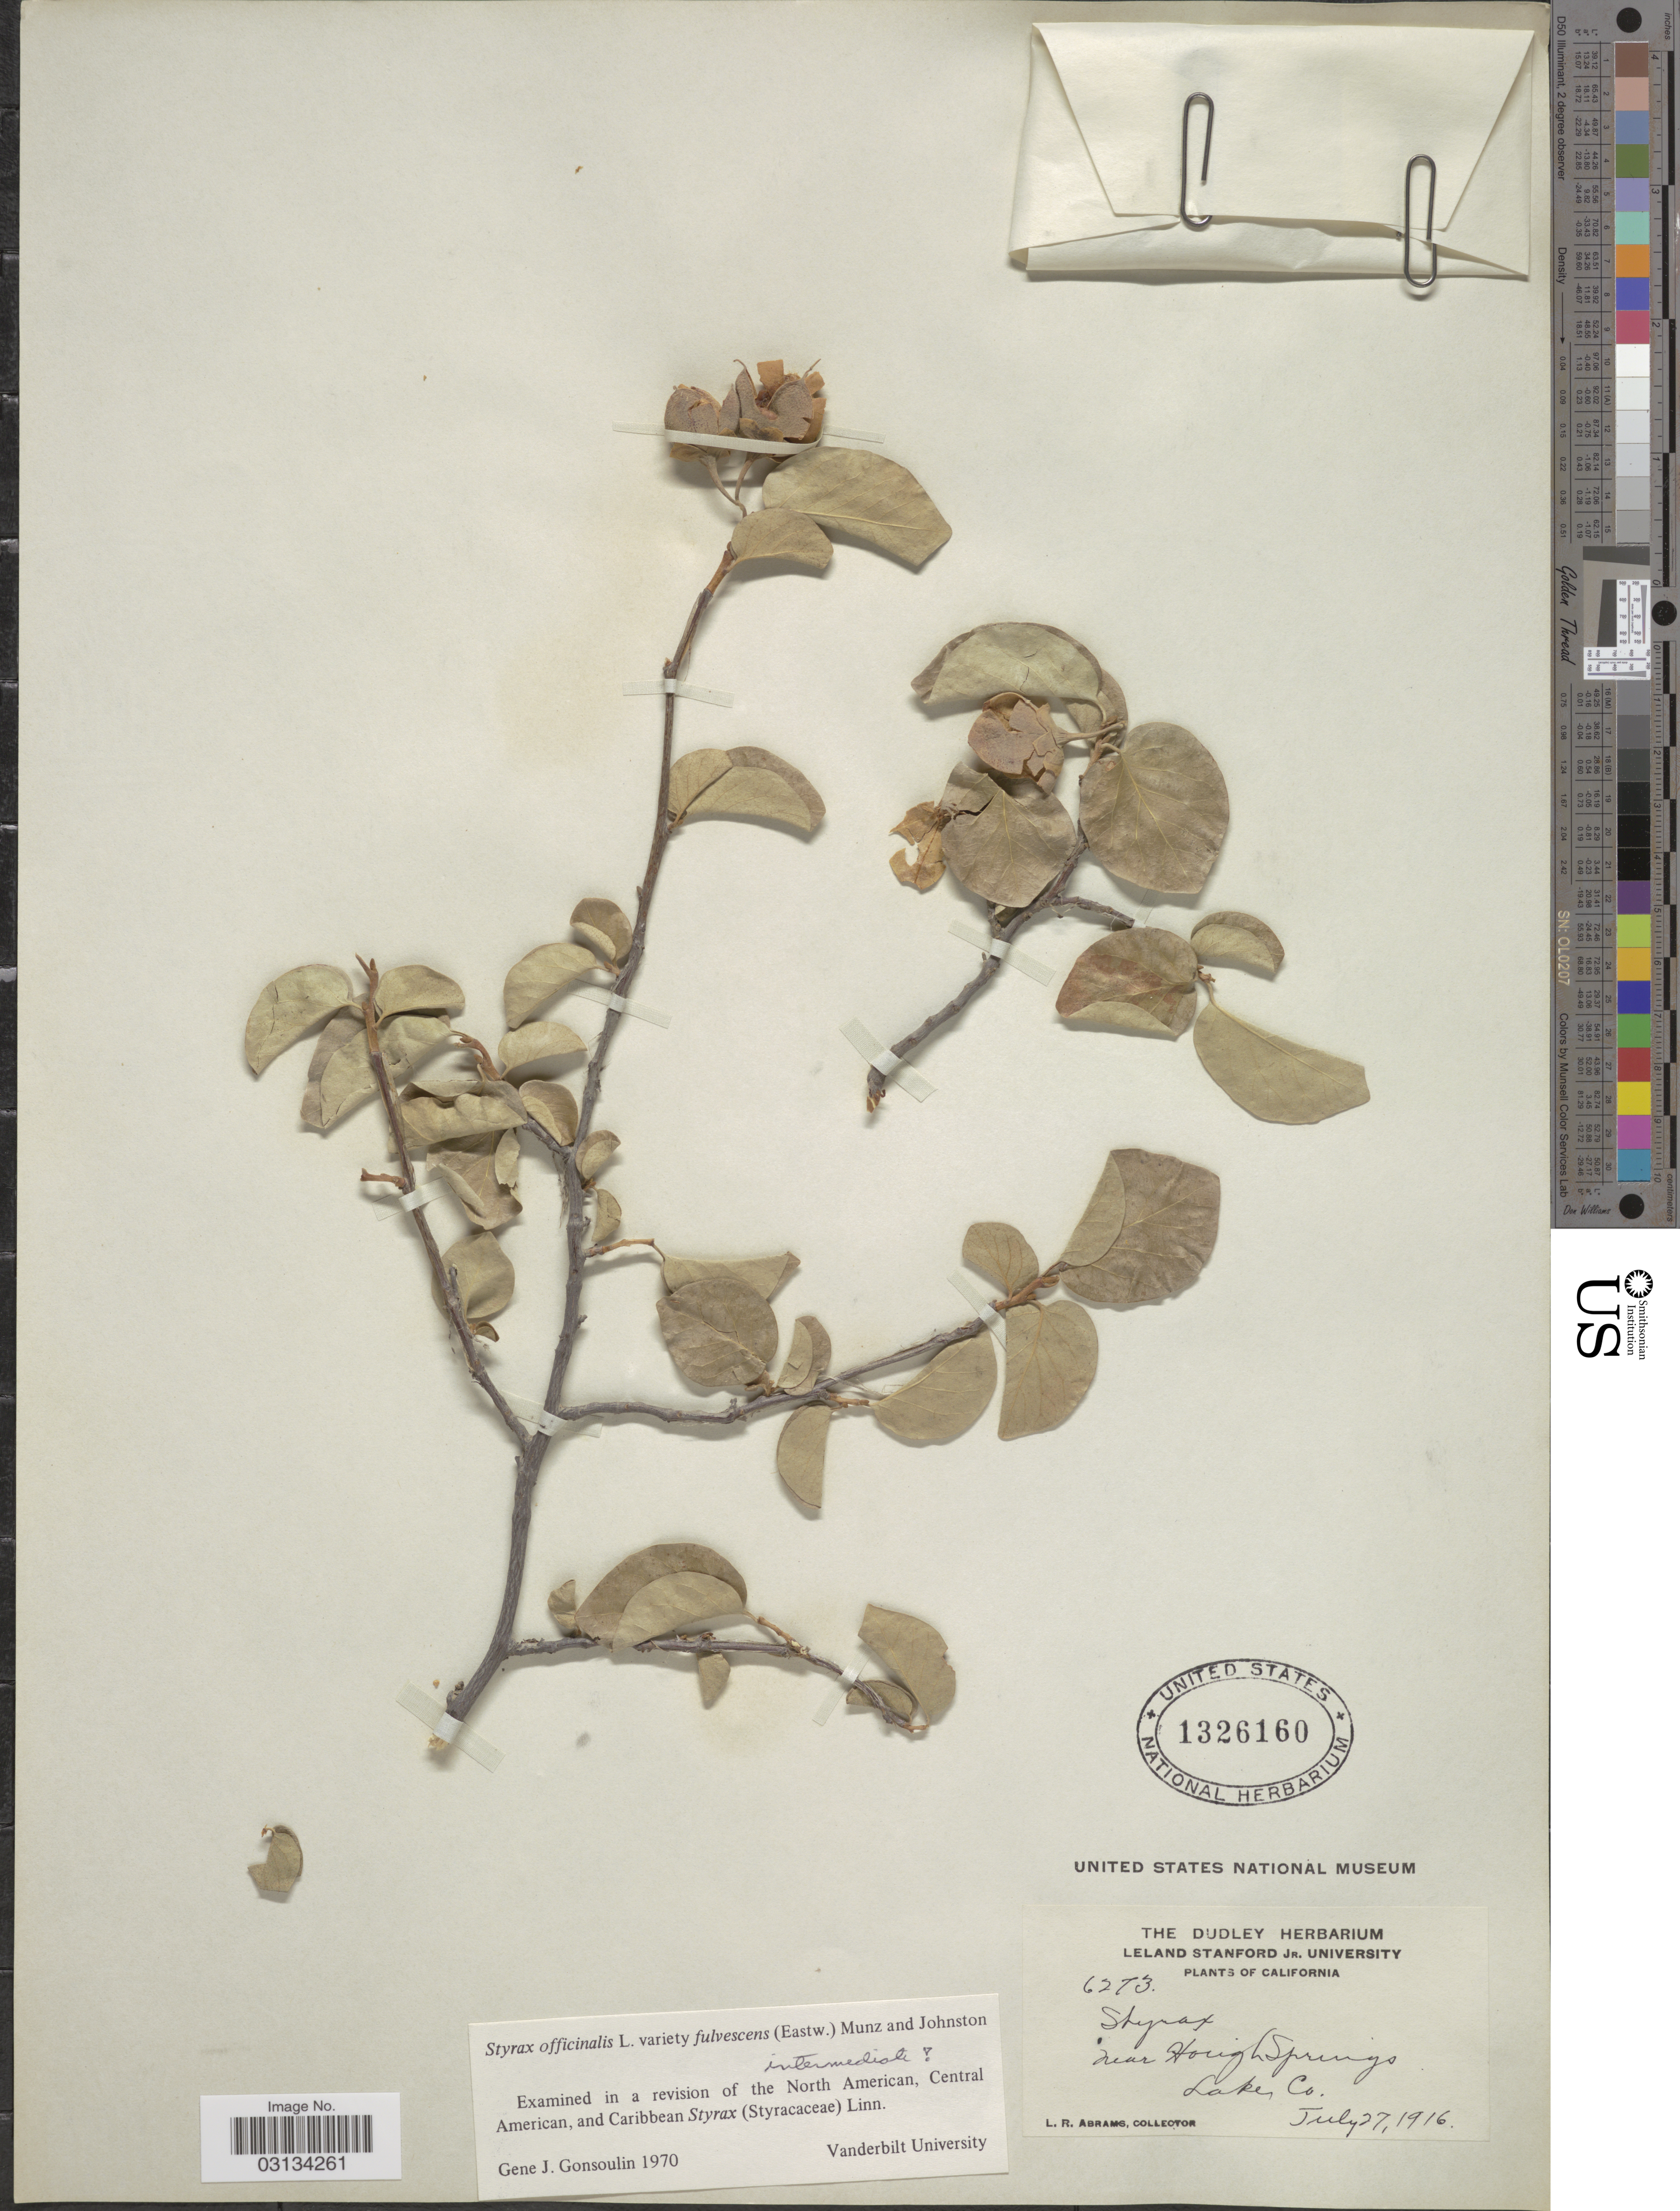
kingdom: Plantae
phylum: Tracheophyta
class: Magnoliopsida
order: Ericales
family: Styracaceae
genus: Styrax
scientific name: Styrax officinalis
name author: L.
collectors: L. Abrams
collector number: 6273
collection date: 1916-07-27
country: United States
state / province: California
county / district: Lake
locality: Near Hough Springs. Lake Co.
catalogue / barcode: US 1326160